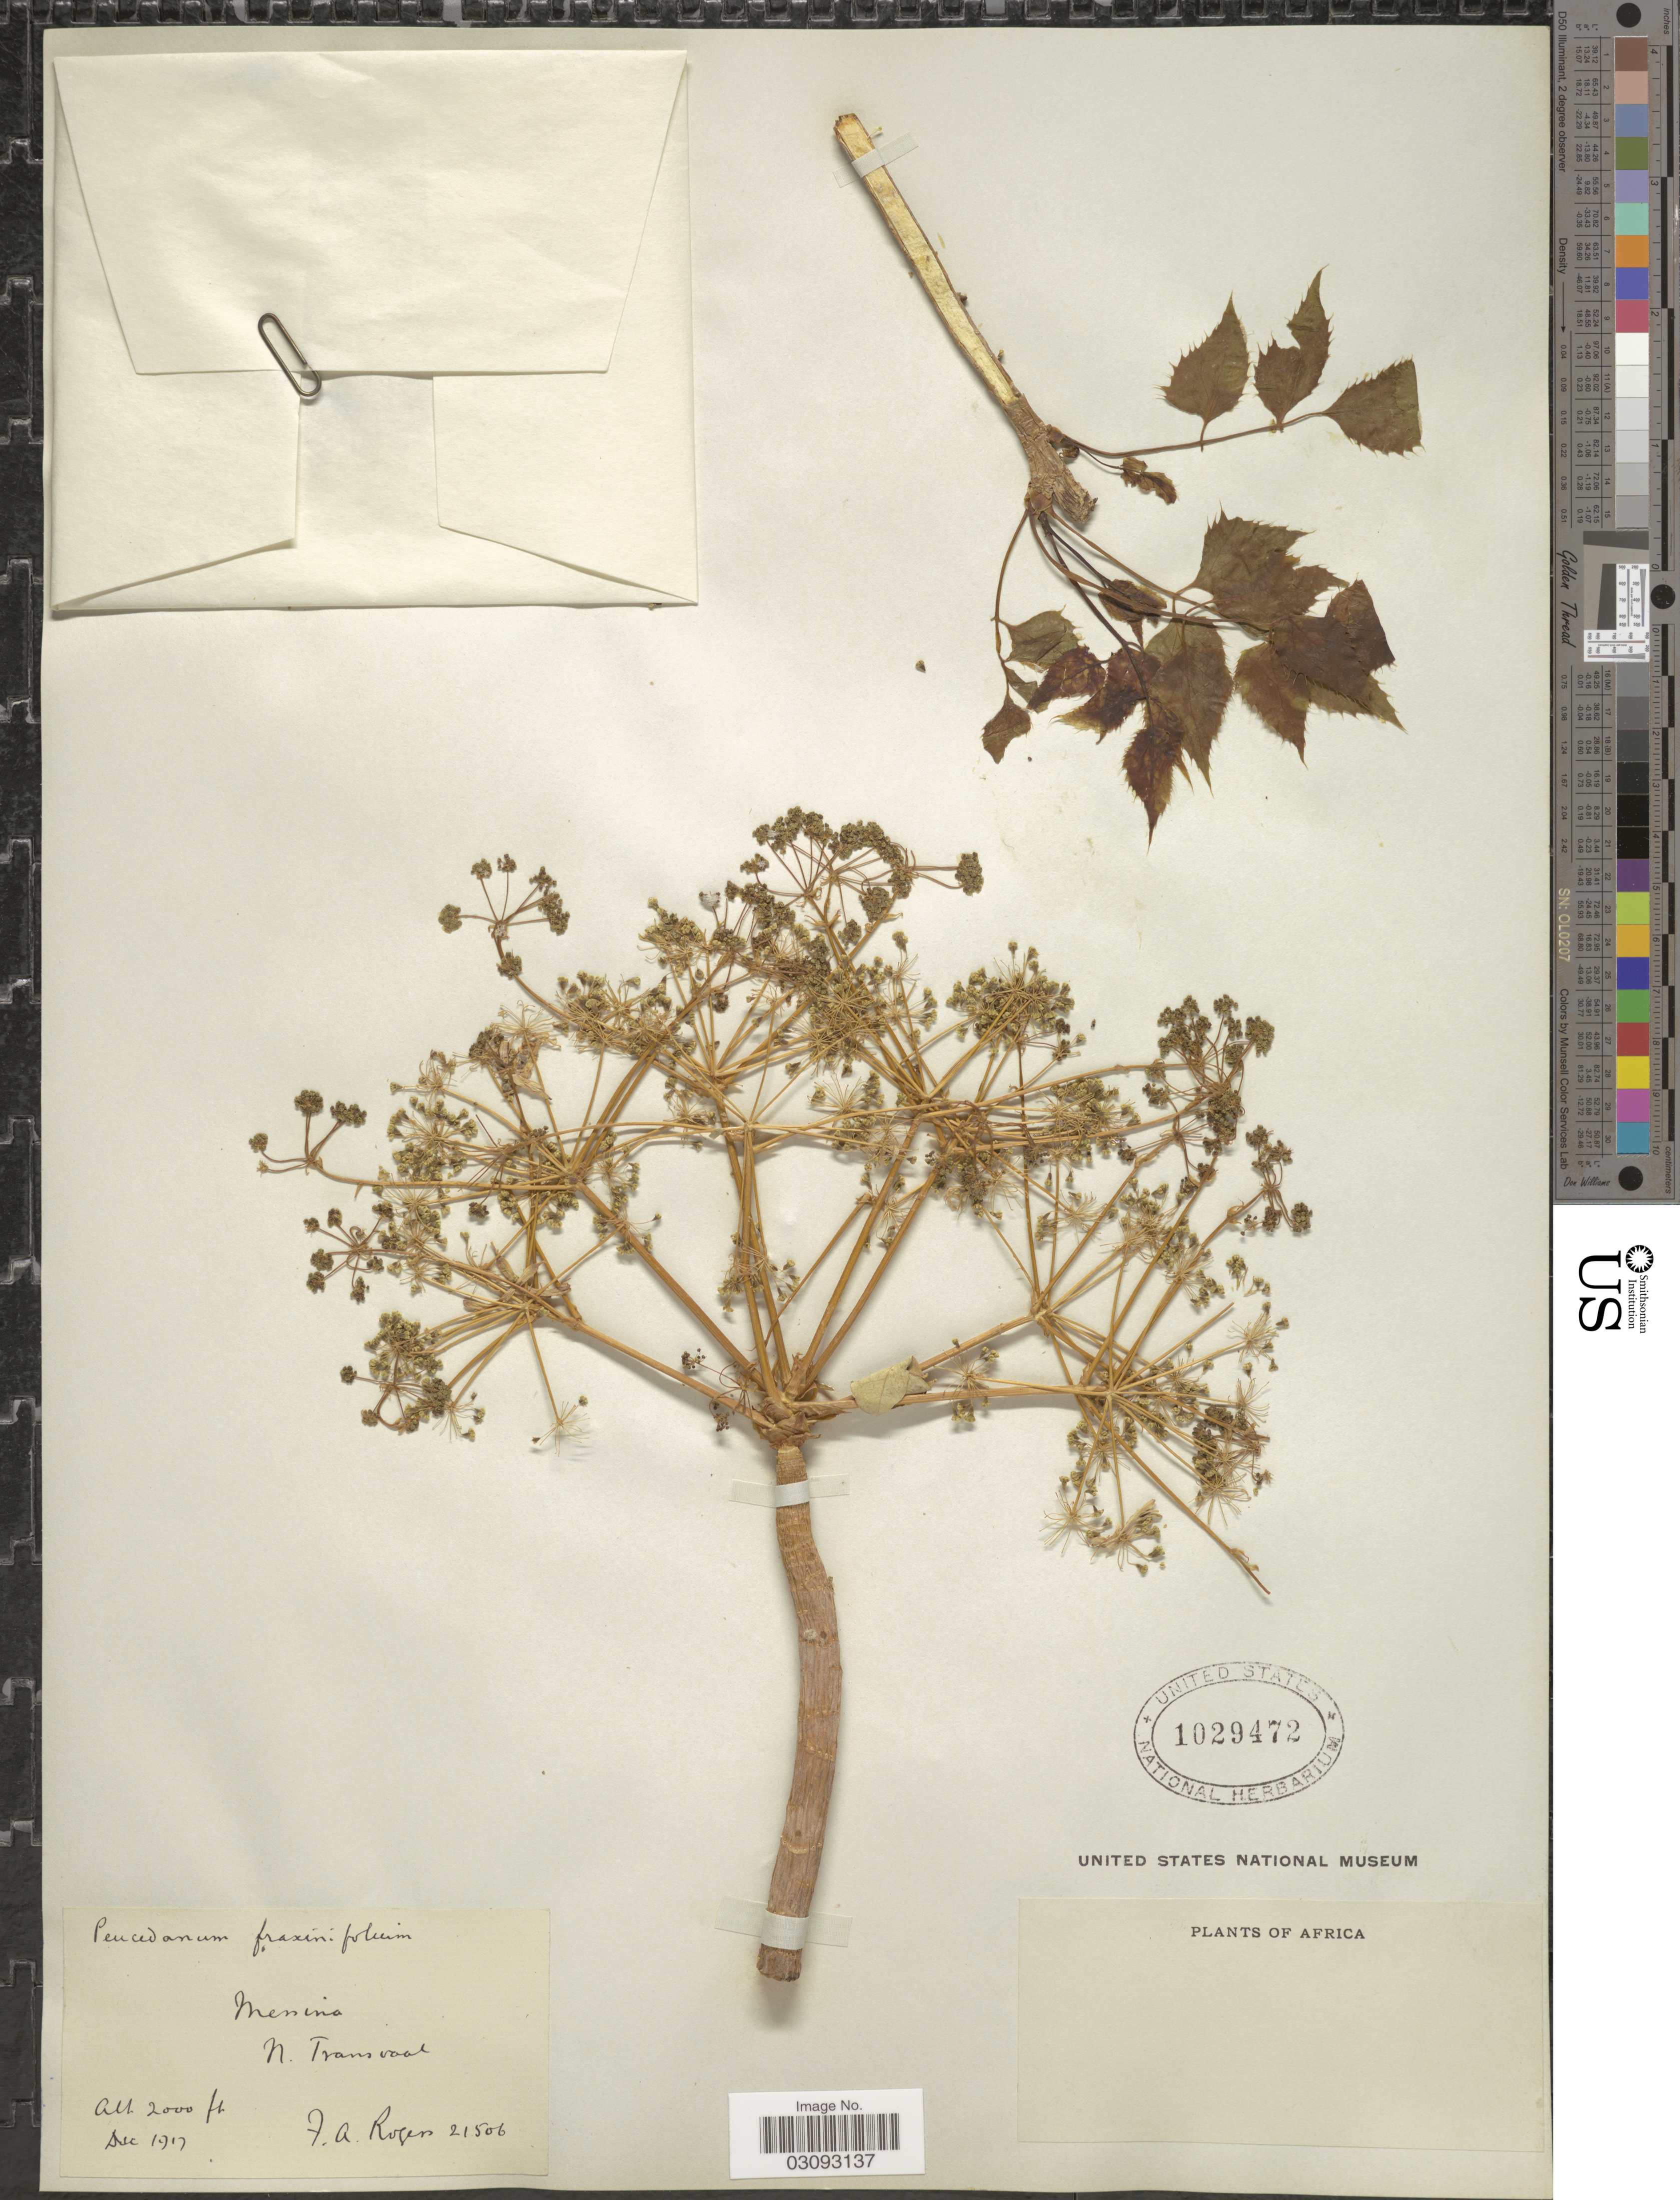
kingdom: Plantae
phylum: Tracheophyta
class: Magnoliopsida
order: Apiales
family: Apiaceae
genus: Peucedanum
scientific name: Peucedanum fraxinifolium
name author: Hiern ex Oliv.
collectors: F. A. Rogers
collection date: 1917-12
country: South Africa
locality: N. Transvaal. Africa.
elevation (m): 610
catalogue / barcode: US 1029472